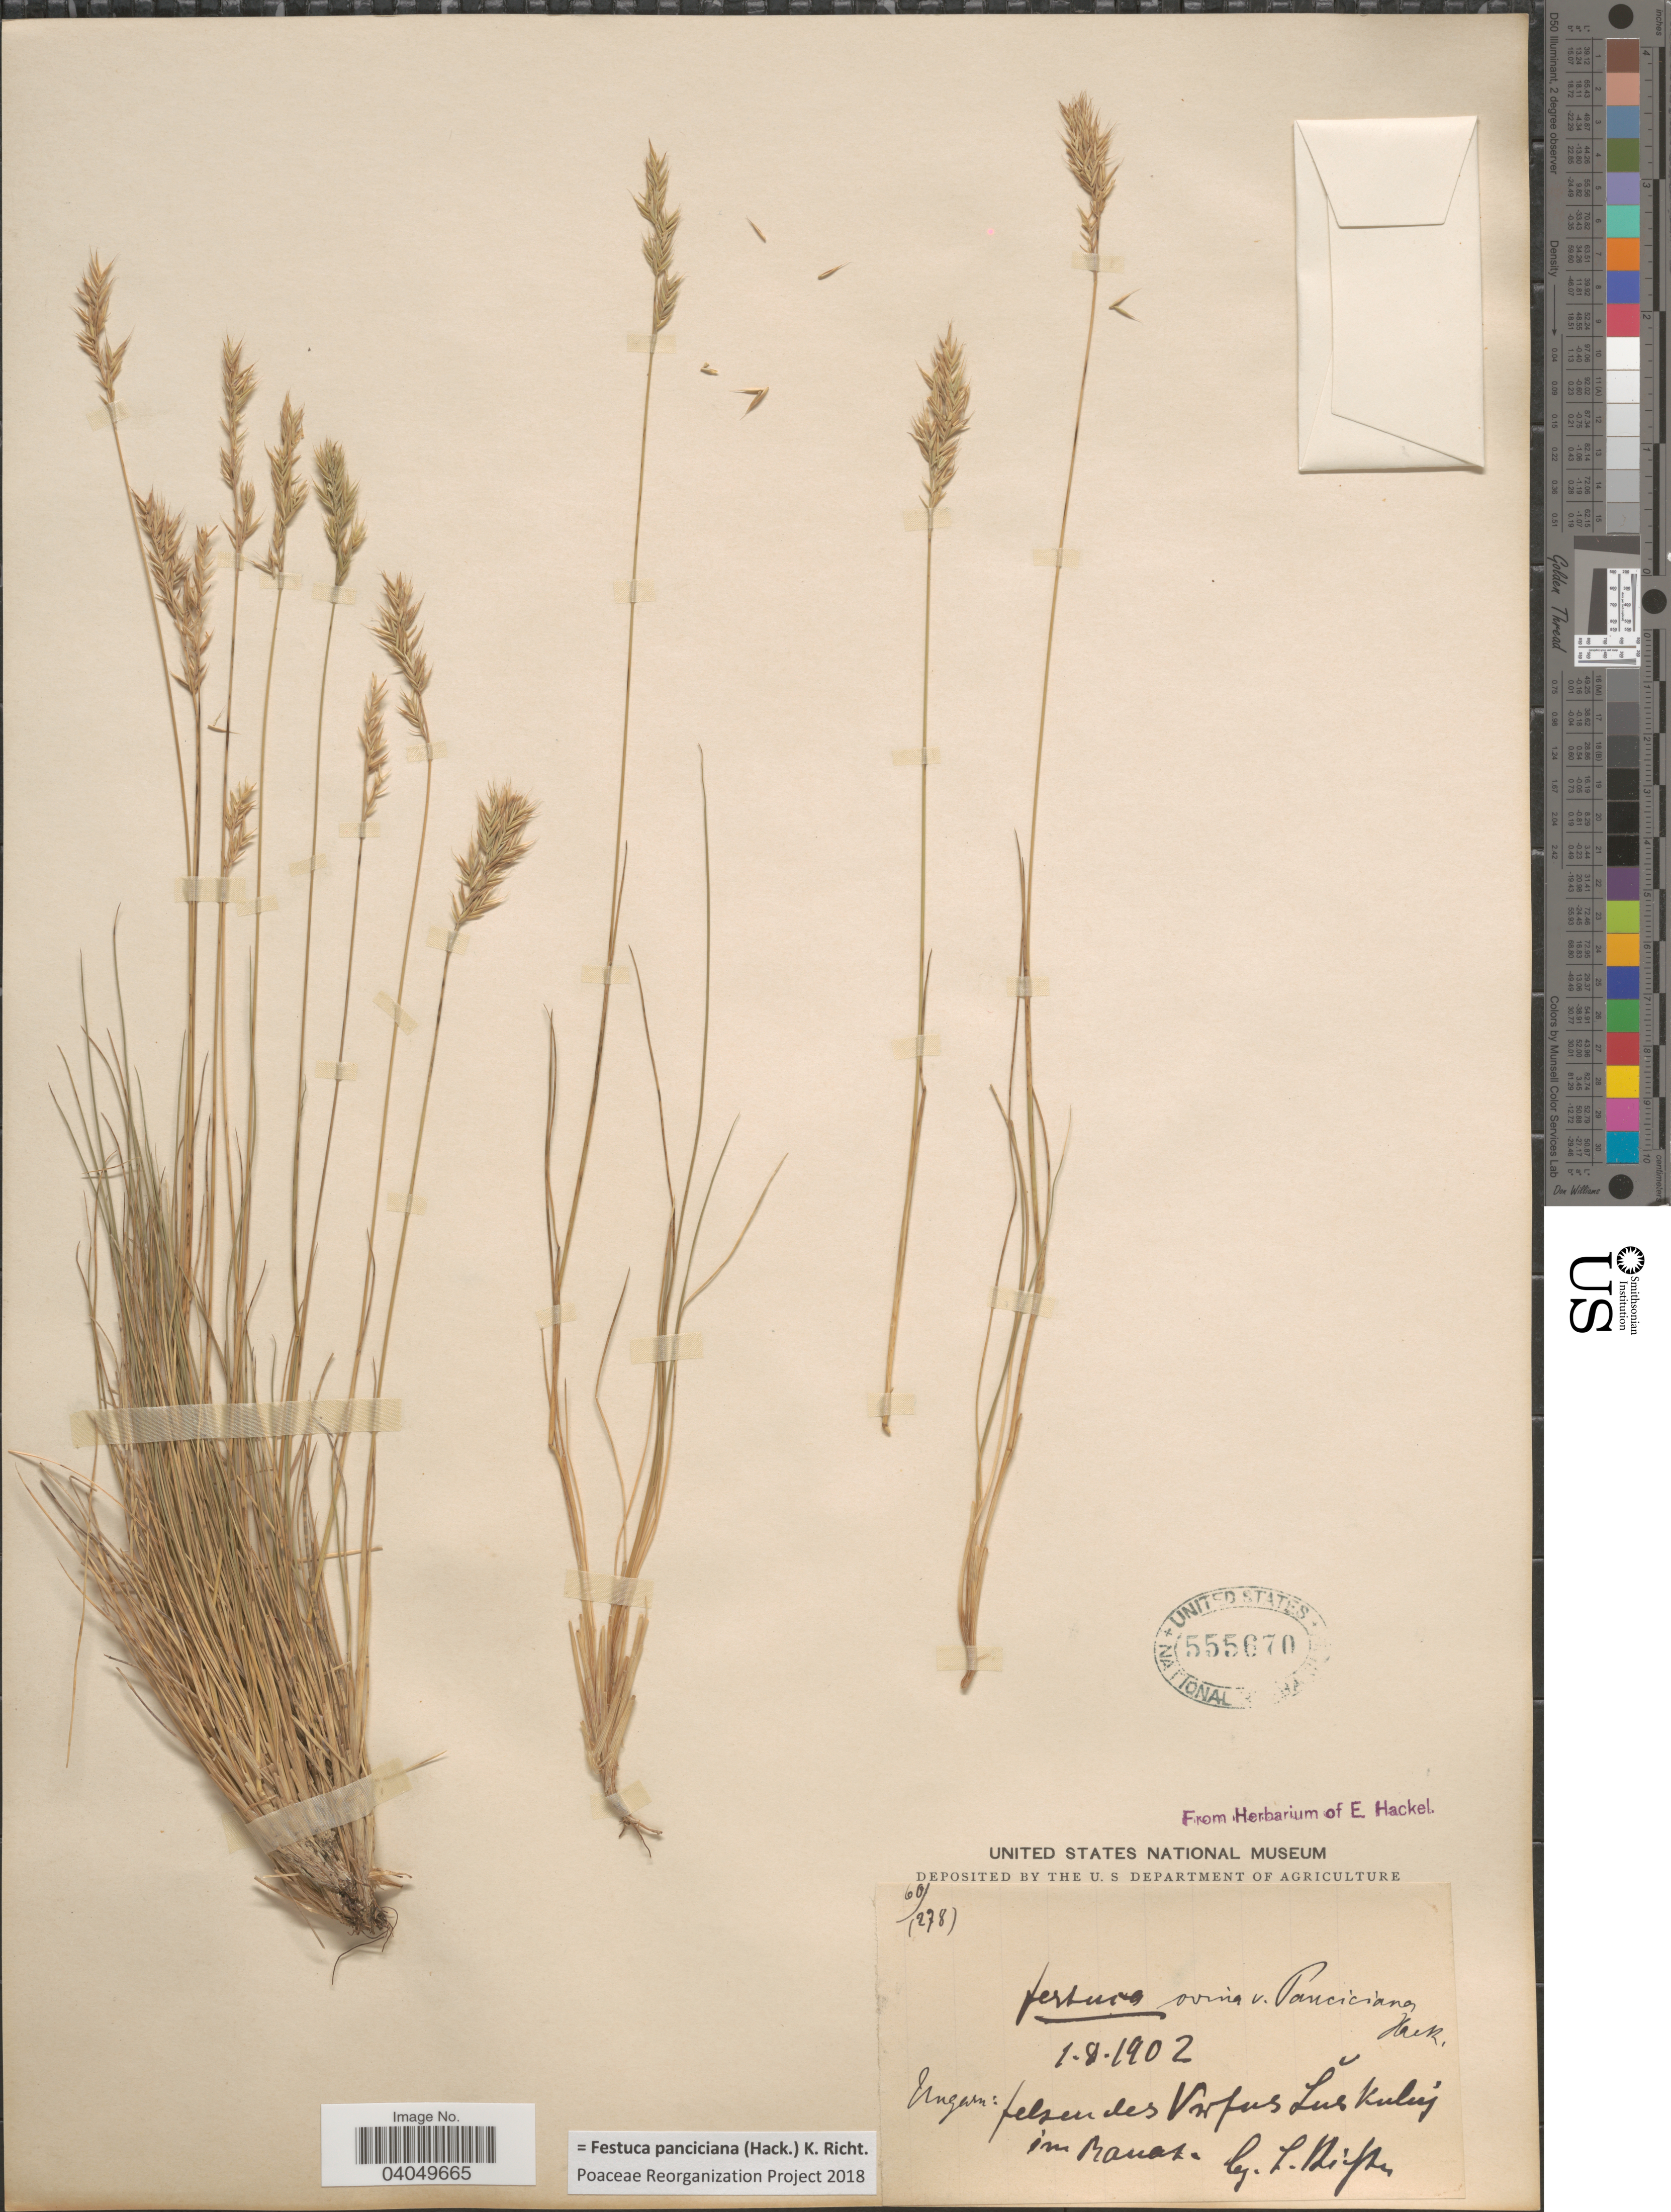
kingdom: Plantae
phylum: Tracheophyta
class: Liliopsida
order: Poales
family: Poaceae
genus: Festuca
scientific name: Festuca patens ined.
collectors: L. Thaisz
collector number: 60/(278)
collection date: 1902-08-01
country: Hungary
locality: Ungarn: felsen des Vrfus Luskuluj [interpreted] im Banat.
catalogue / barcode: US 555670